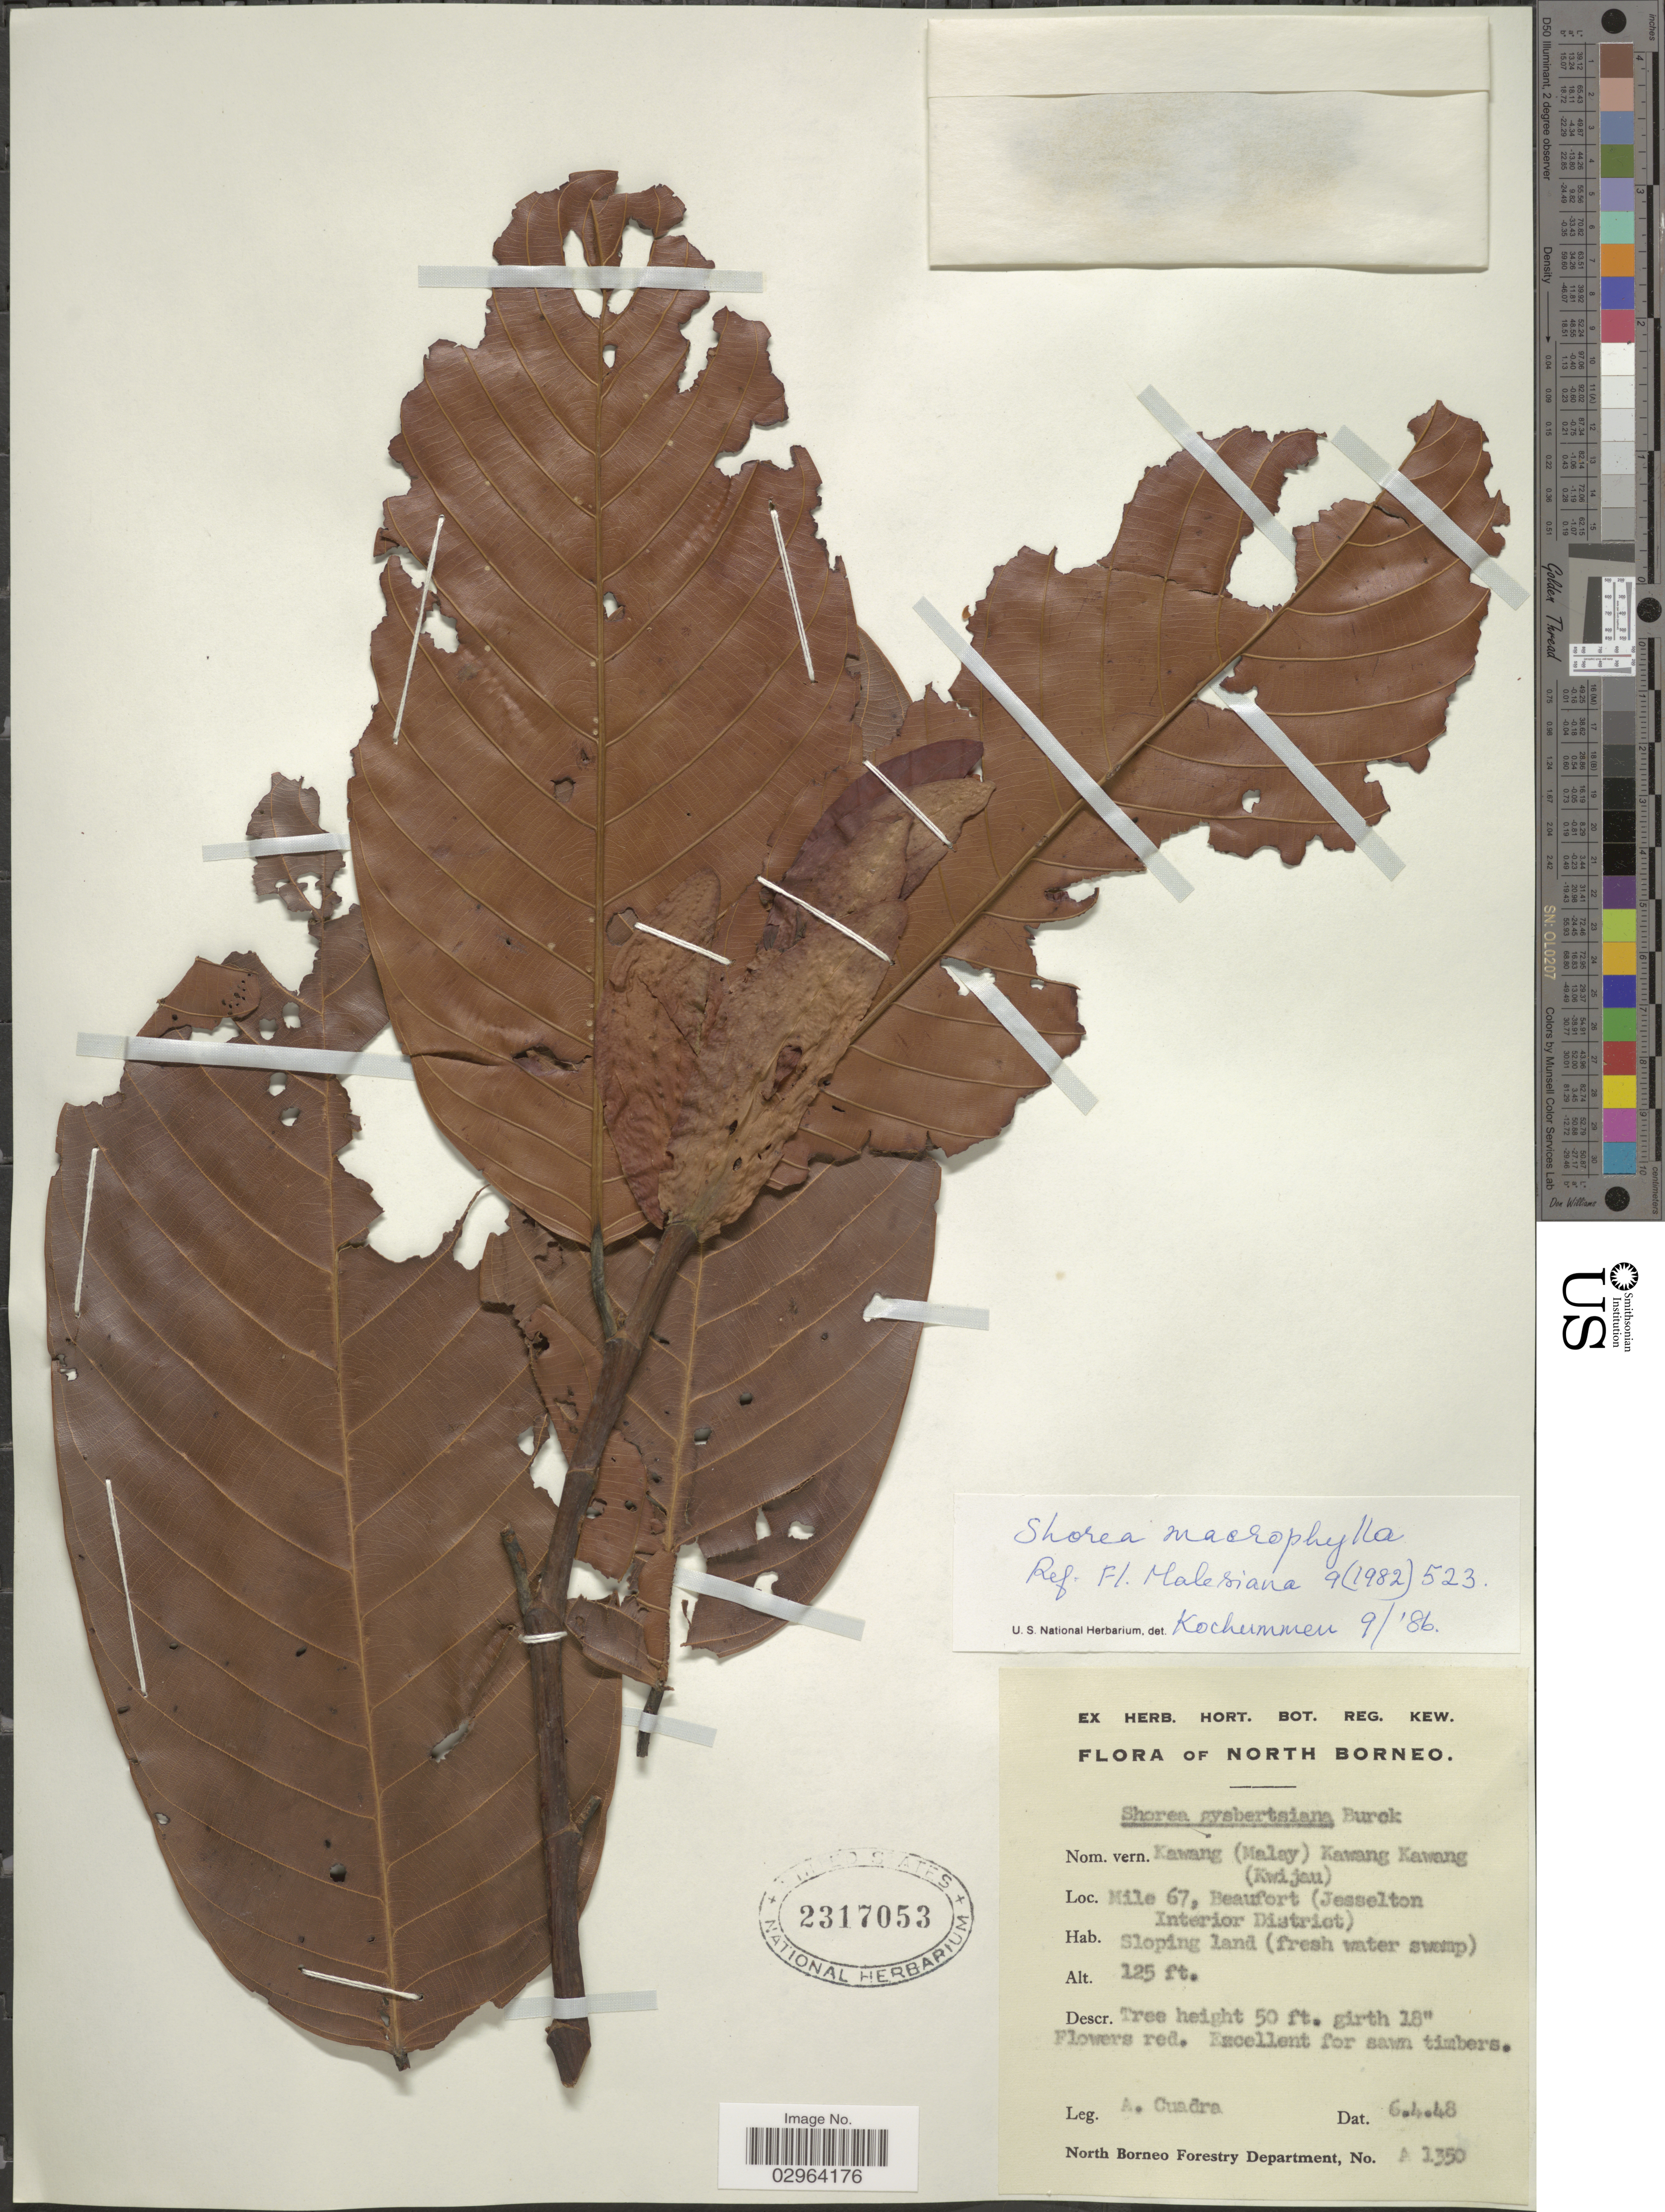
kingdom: Plantae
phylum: Tracheophyta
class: Magnoliopsida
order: Malvales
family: Dipterocarpaceae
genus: Rubroshorea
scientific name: Rubroshorea macrophylla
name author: (de Vriese) P.S. Ashton & J. Heck.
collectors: A. Cuandra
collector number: A 1350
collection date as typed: Transcribed d/m/y: 6/4/48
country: Malaysia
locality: North Borneo. Mile 67, Beaufort (Jesselton Interior District). Sloping land (fresh water swamp).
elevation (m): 38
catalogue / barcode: US 2317053